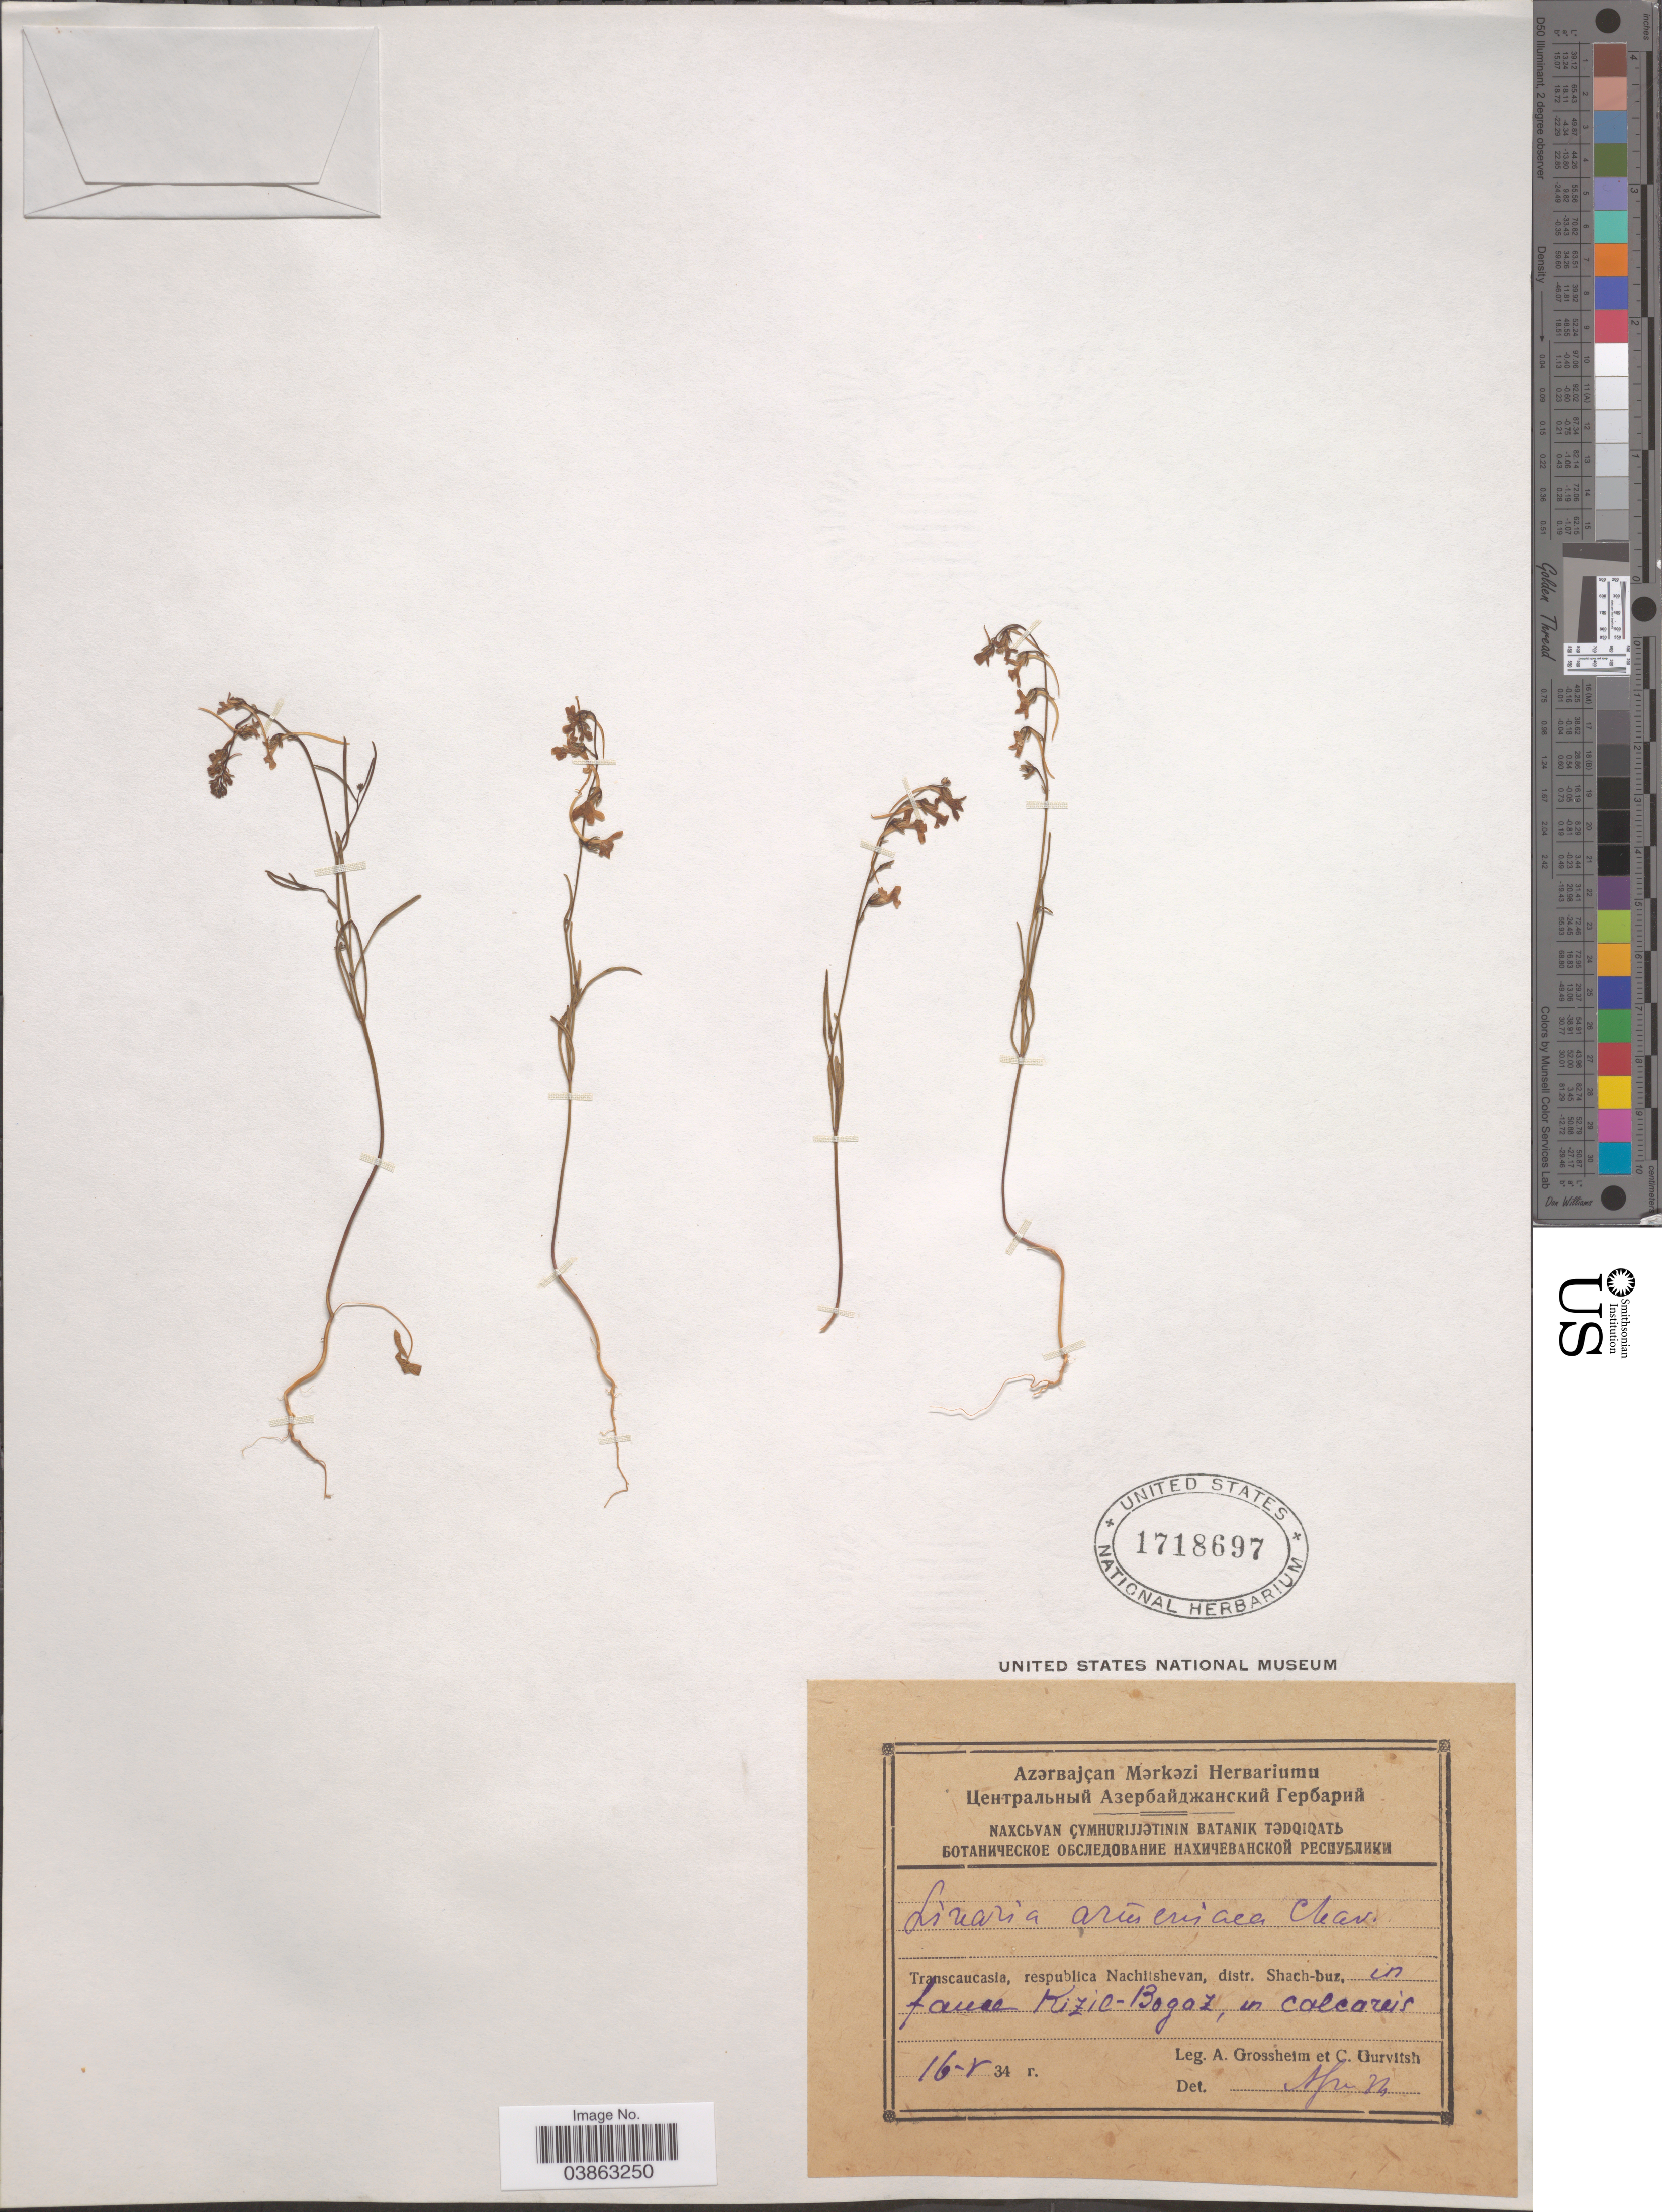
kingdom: Plantae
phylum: Tracheophyta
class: Magnoliopsida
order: Lamiales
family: Plantaginaceae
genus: Linaria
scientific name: Linaria armeniaca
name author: Chav.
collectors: A. Grossheim & C. Gurvitsh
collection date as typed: Transcribed d/m/y: 16/5/34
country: Azerbaijan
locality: Transcaucasia, respublica Nachitschevan, distr. Shach-buz, in fauce Kizic-Bogoz, in calcareis.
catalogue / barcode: US 1718697